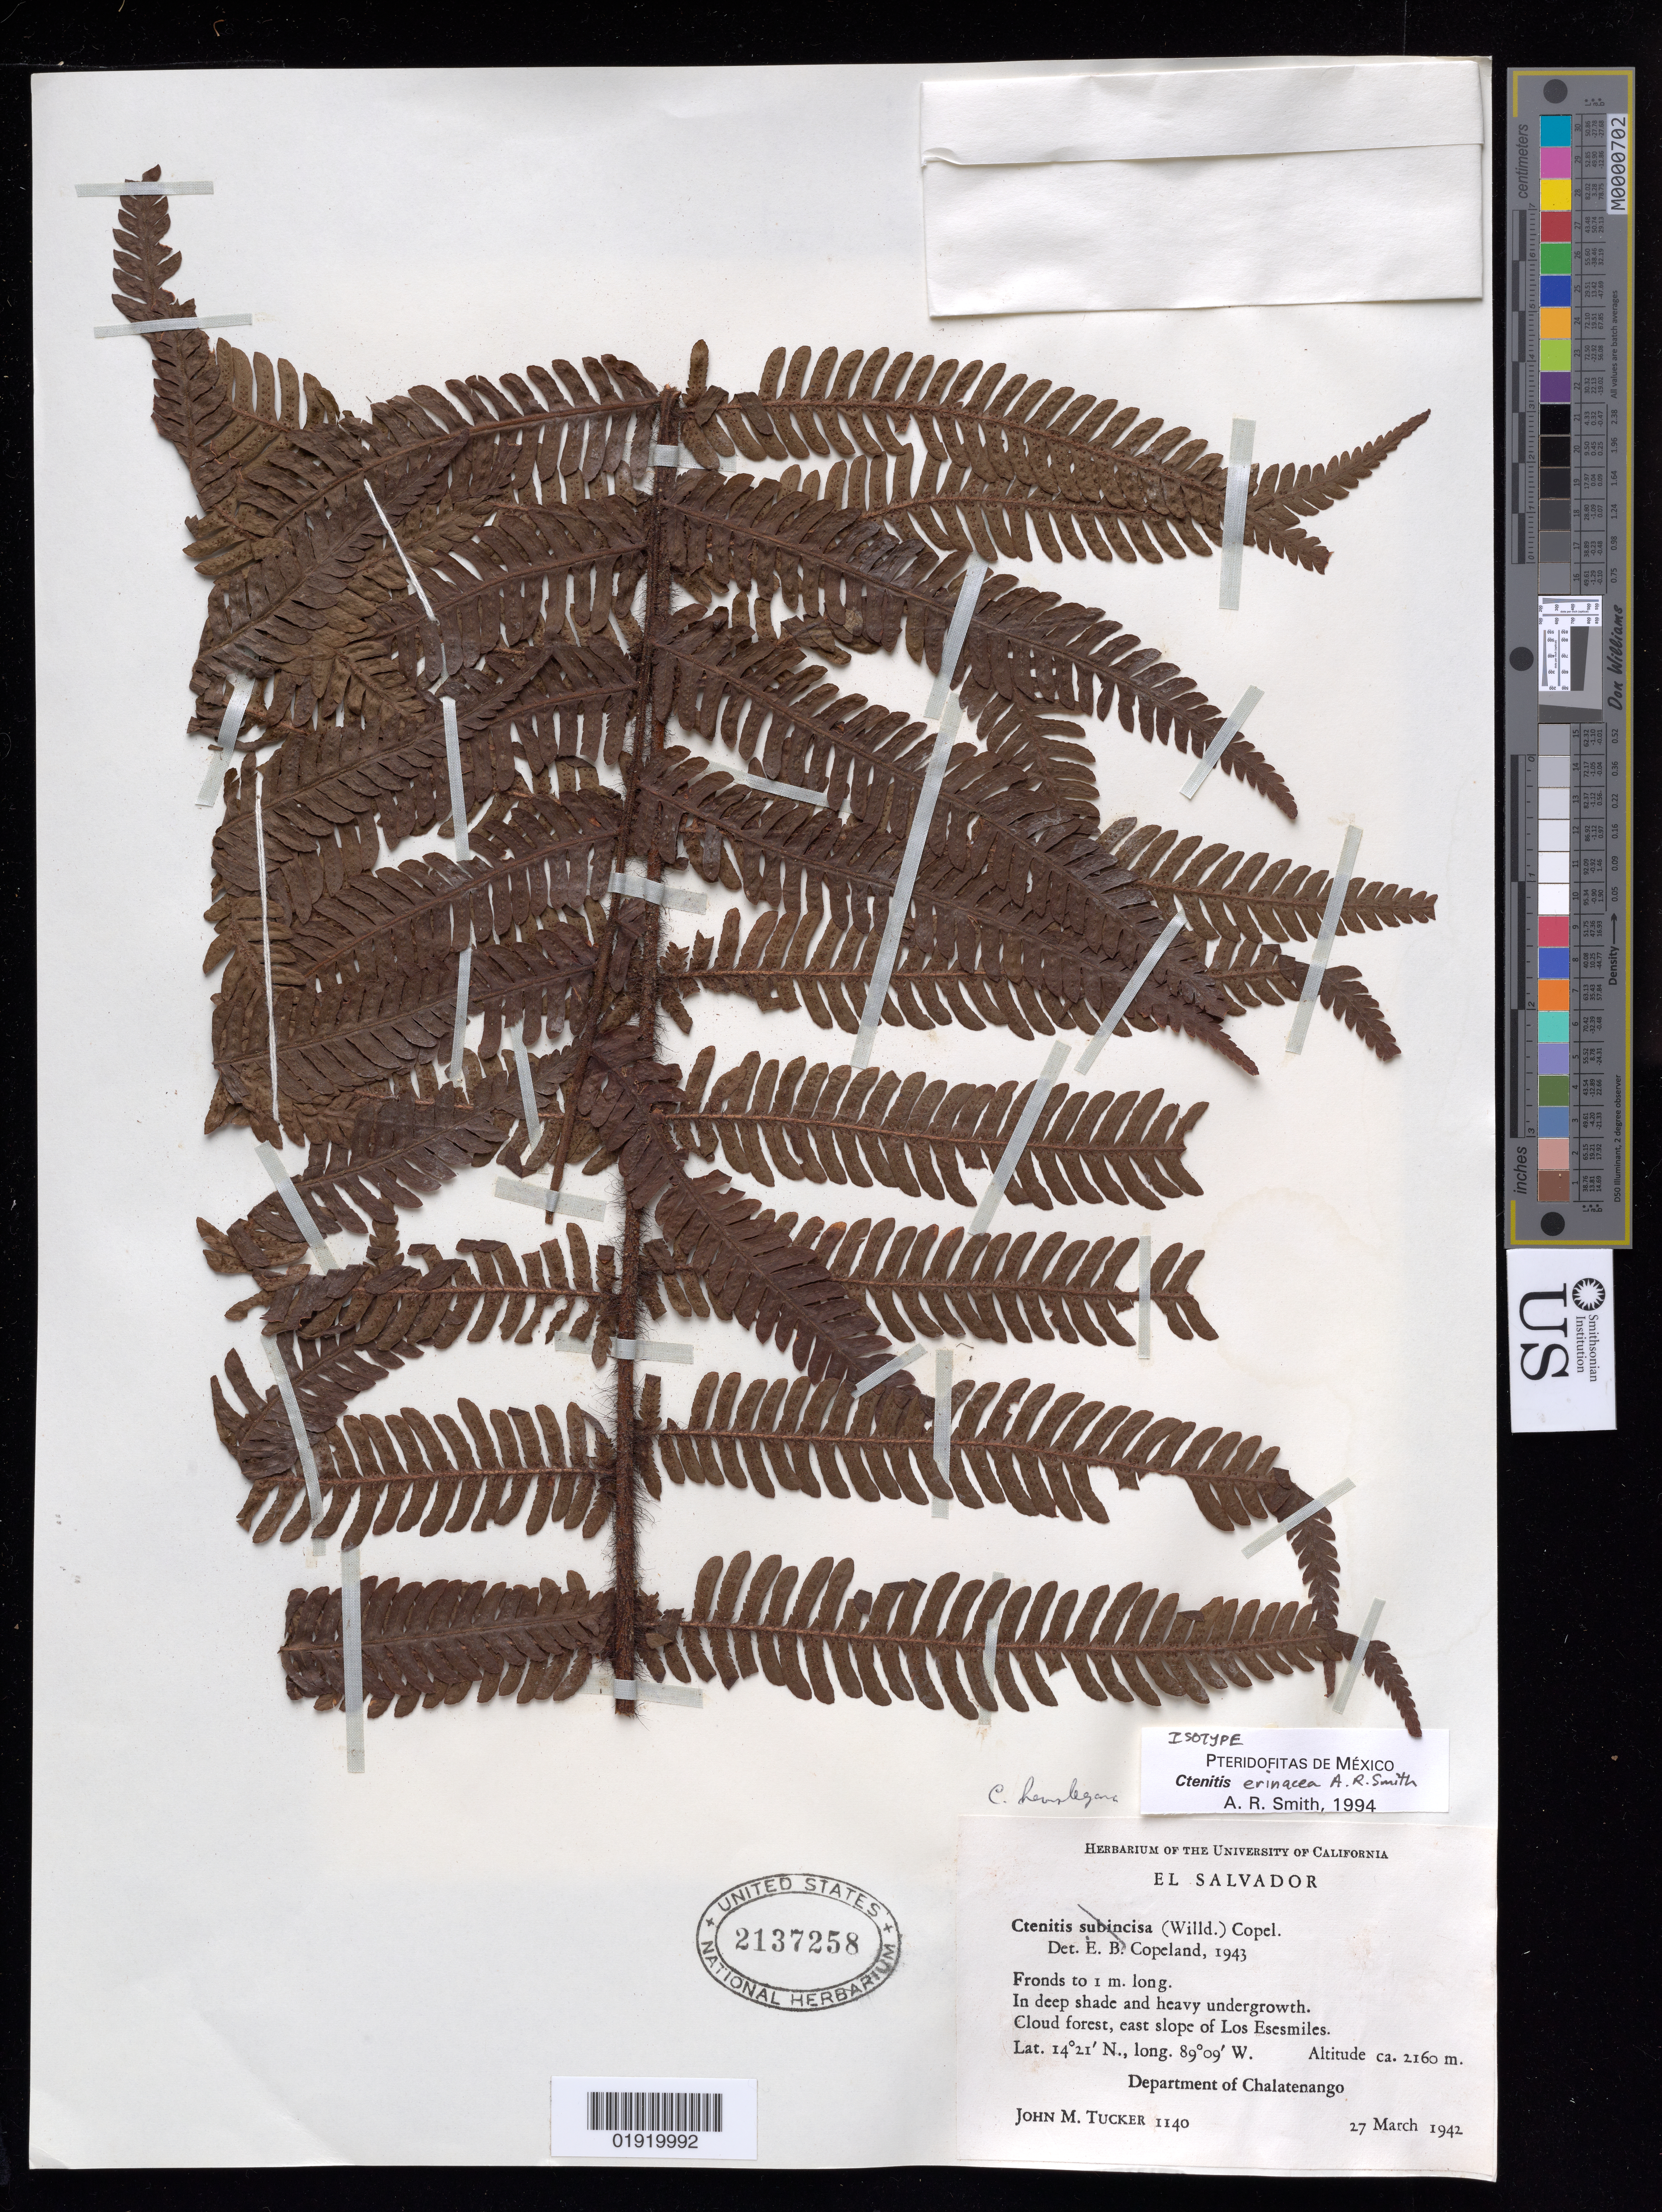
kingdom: Plantae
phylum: Tracheophyta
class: Polypodiopsida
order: Polypodiales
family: Dryopteridaceae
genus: Ctenitis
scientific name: Ctenitis erinacea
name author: A.R. Sm.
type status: Isotype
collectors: J. M. Tucker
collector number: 1140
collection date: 1942-03-27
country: El Salvador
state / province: Chalatenango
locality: Department of Chalatenango. Cloud forest, east slope of Los Esesmiles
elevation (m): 2160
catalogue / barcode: US 2137258